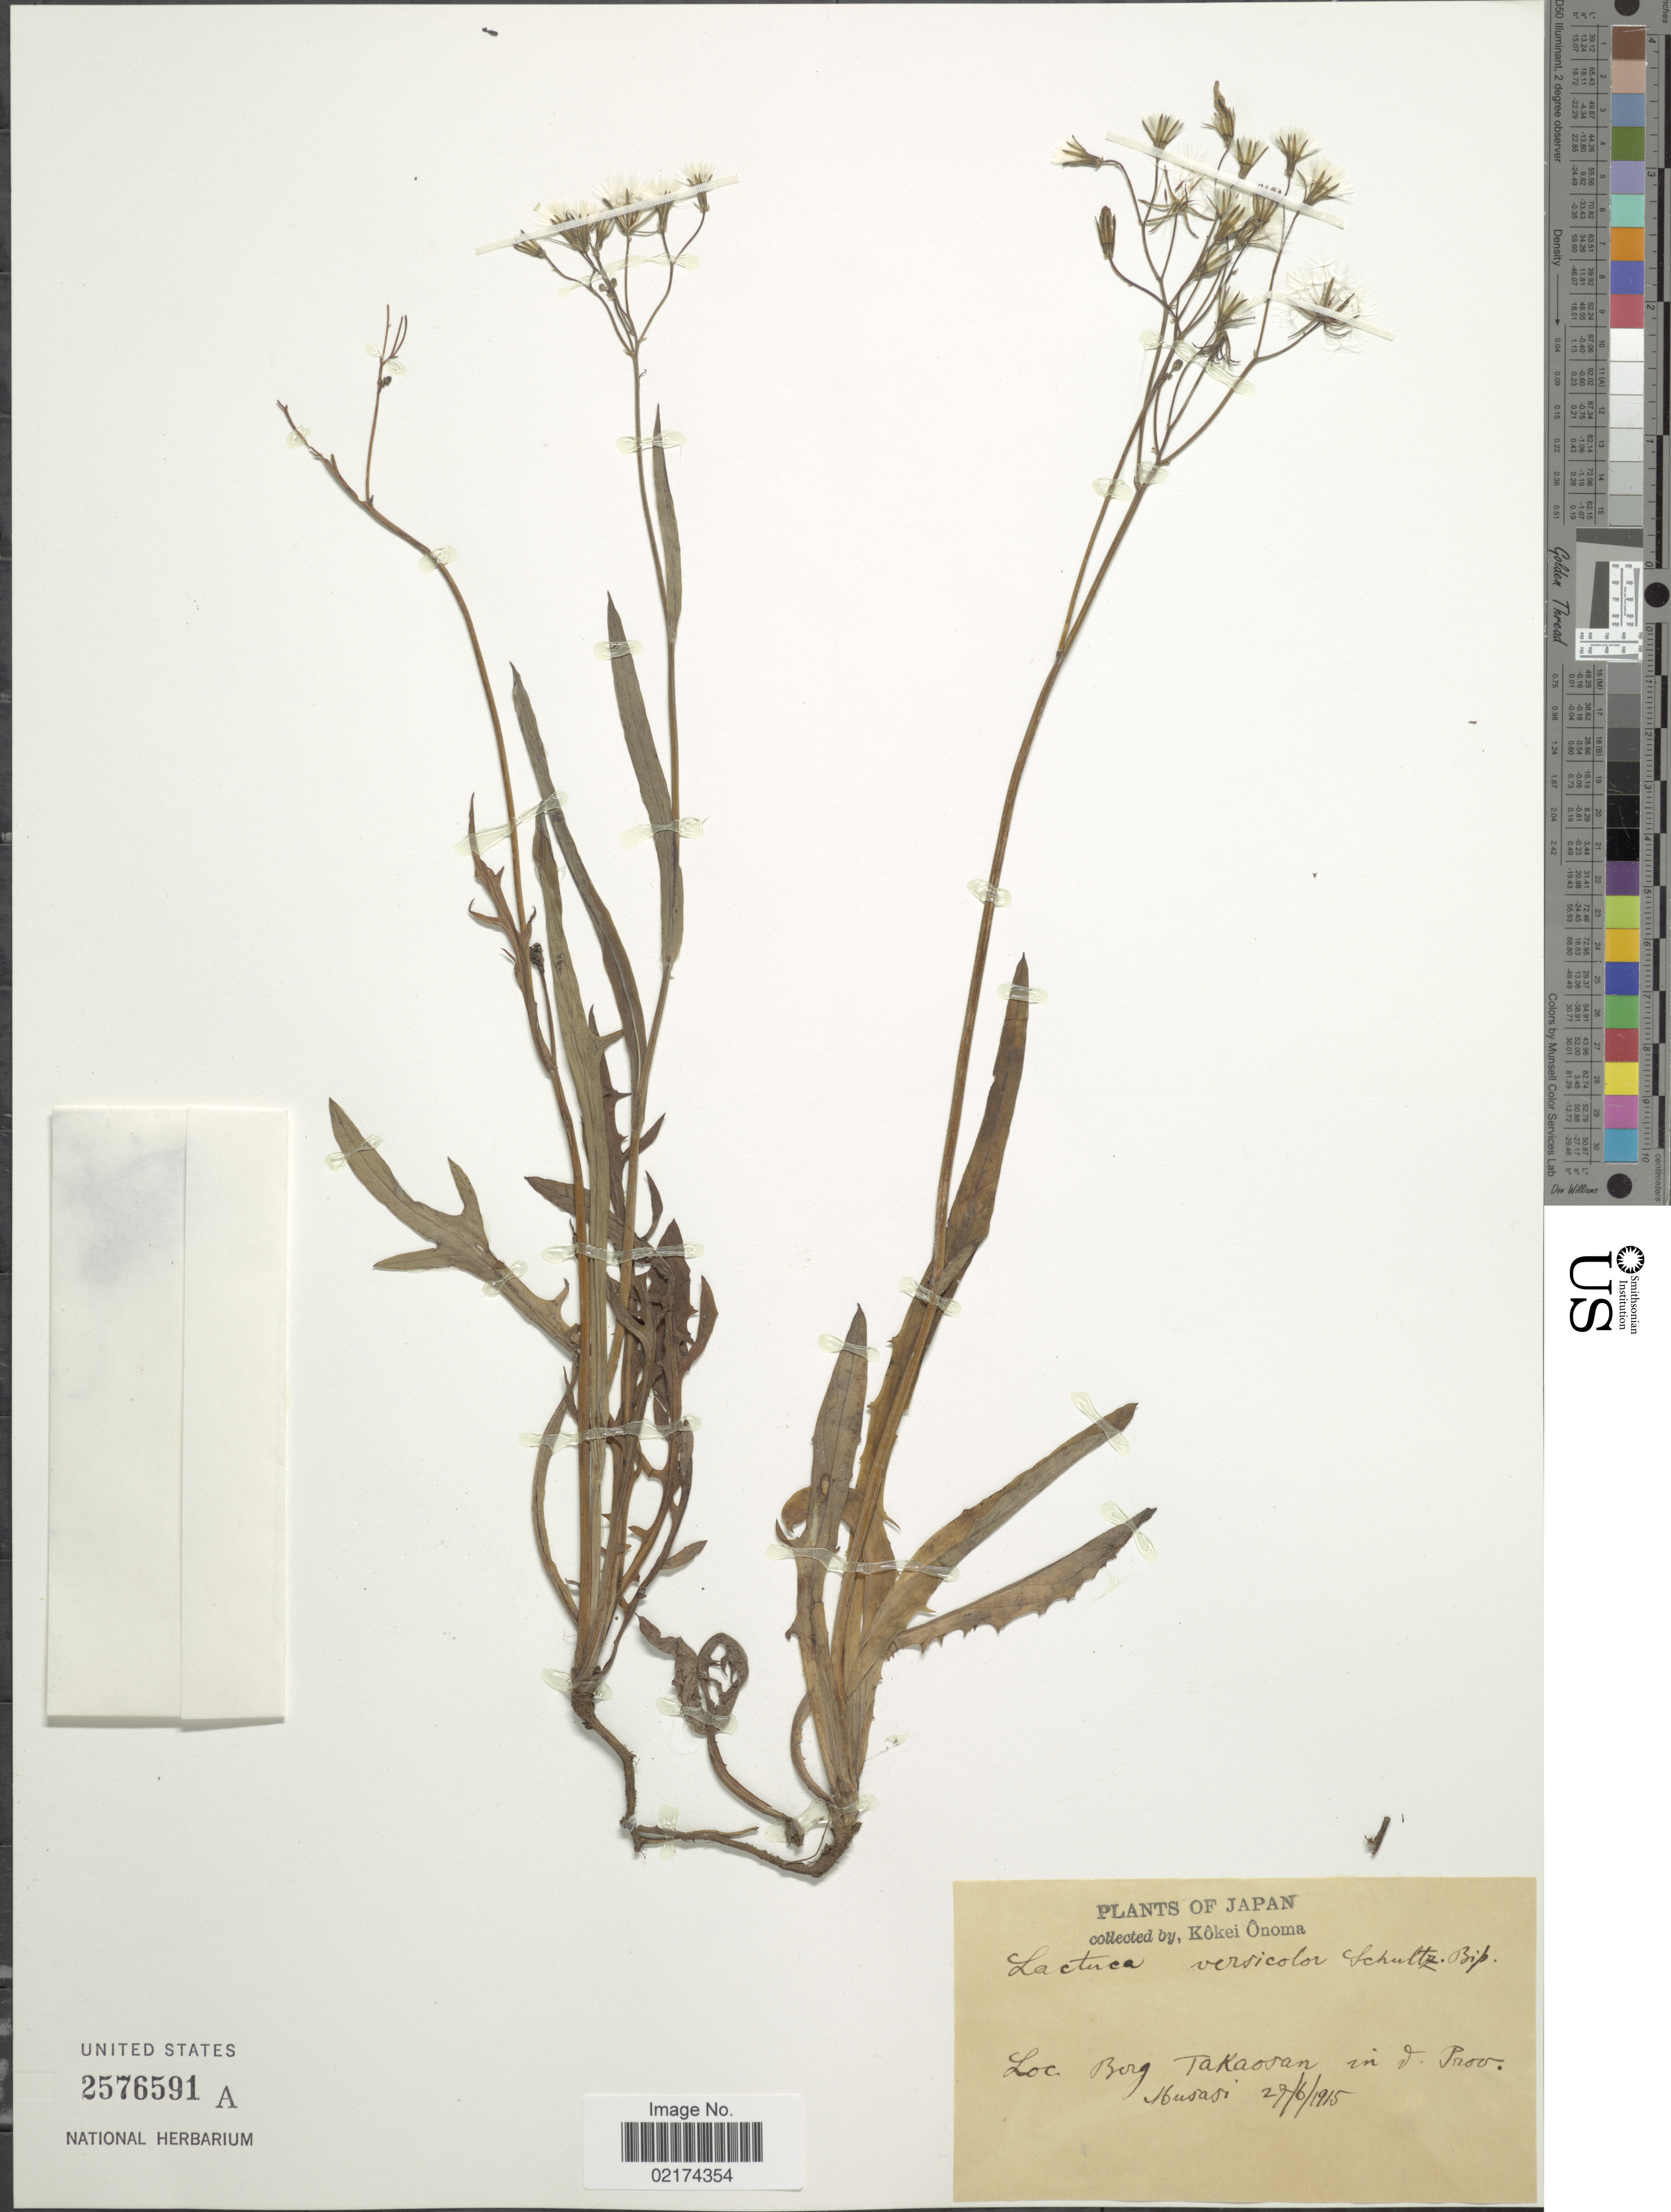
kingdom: Plantae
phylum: Tracheophyta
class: Magnoliopsida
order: Asterales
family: Asteraceae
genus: Ixeris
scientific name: Ixeris chinensis subsp. versicolor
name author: (Fisch. ex Link) Kitam.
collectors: K. Onoma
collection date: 1915-06-27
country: Japan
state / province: Tokyo, Federal City of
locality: Berg Takaosan in d. Prov. Musasi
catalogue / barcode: US 2576591A